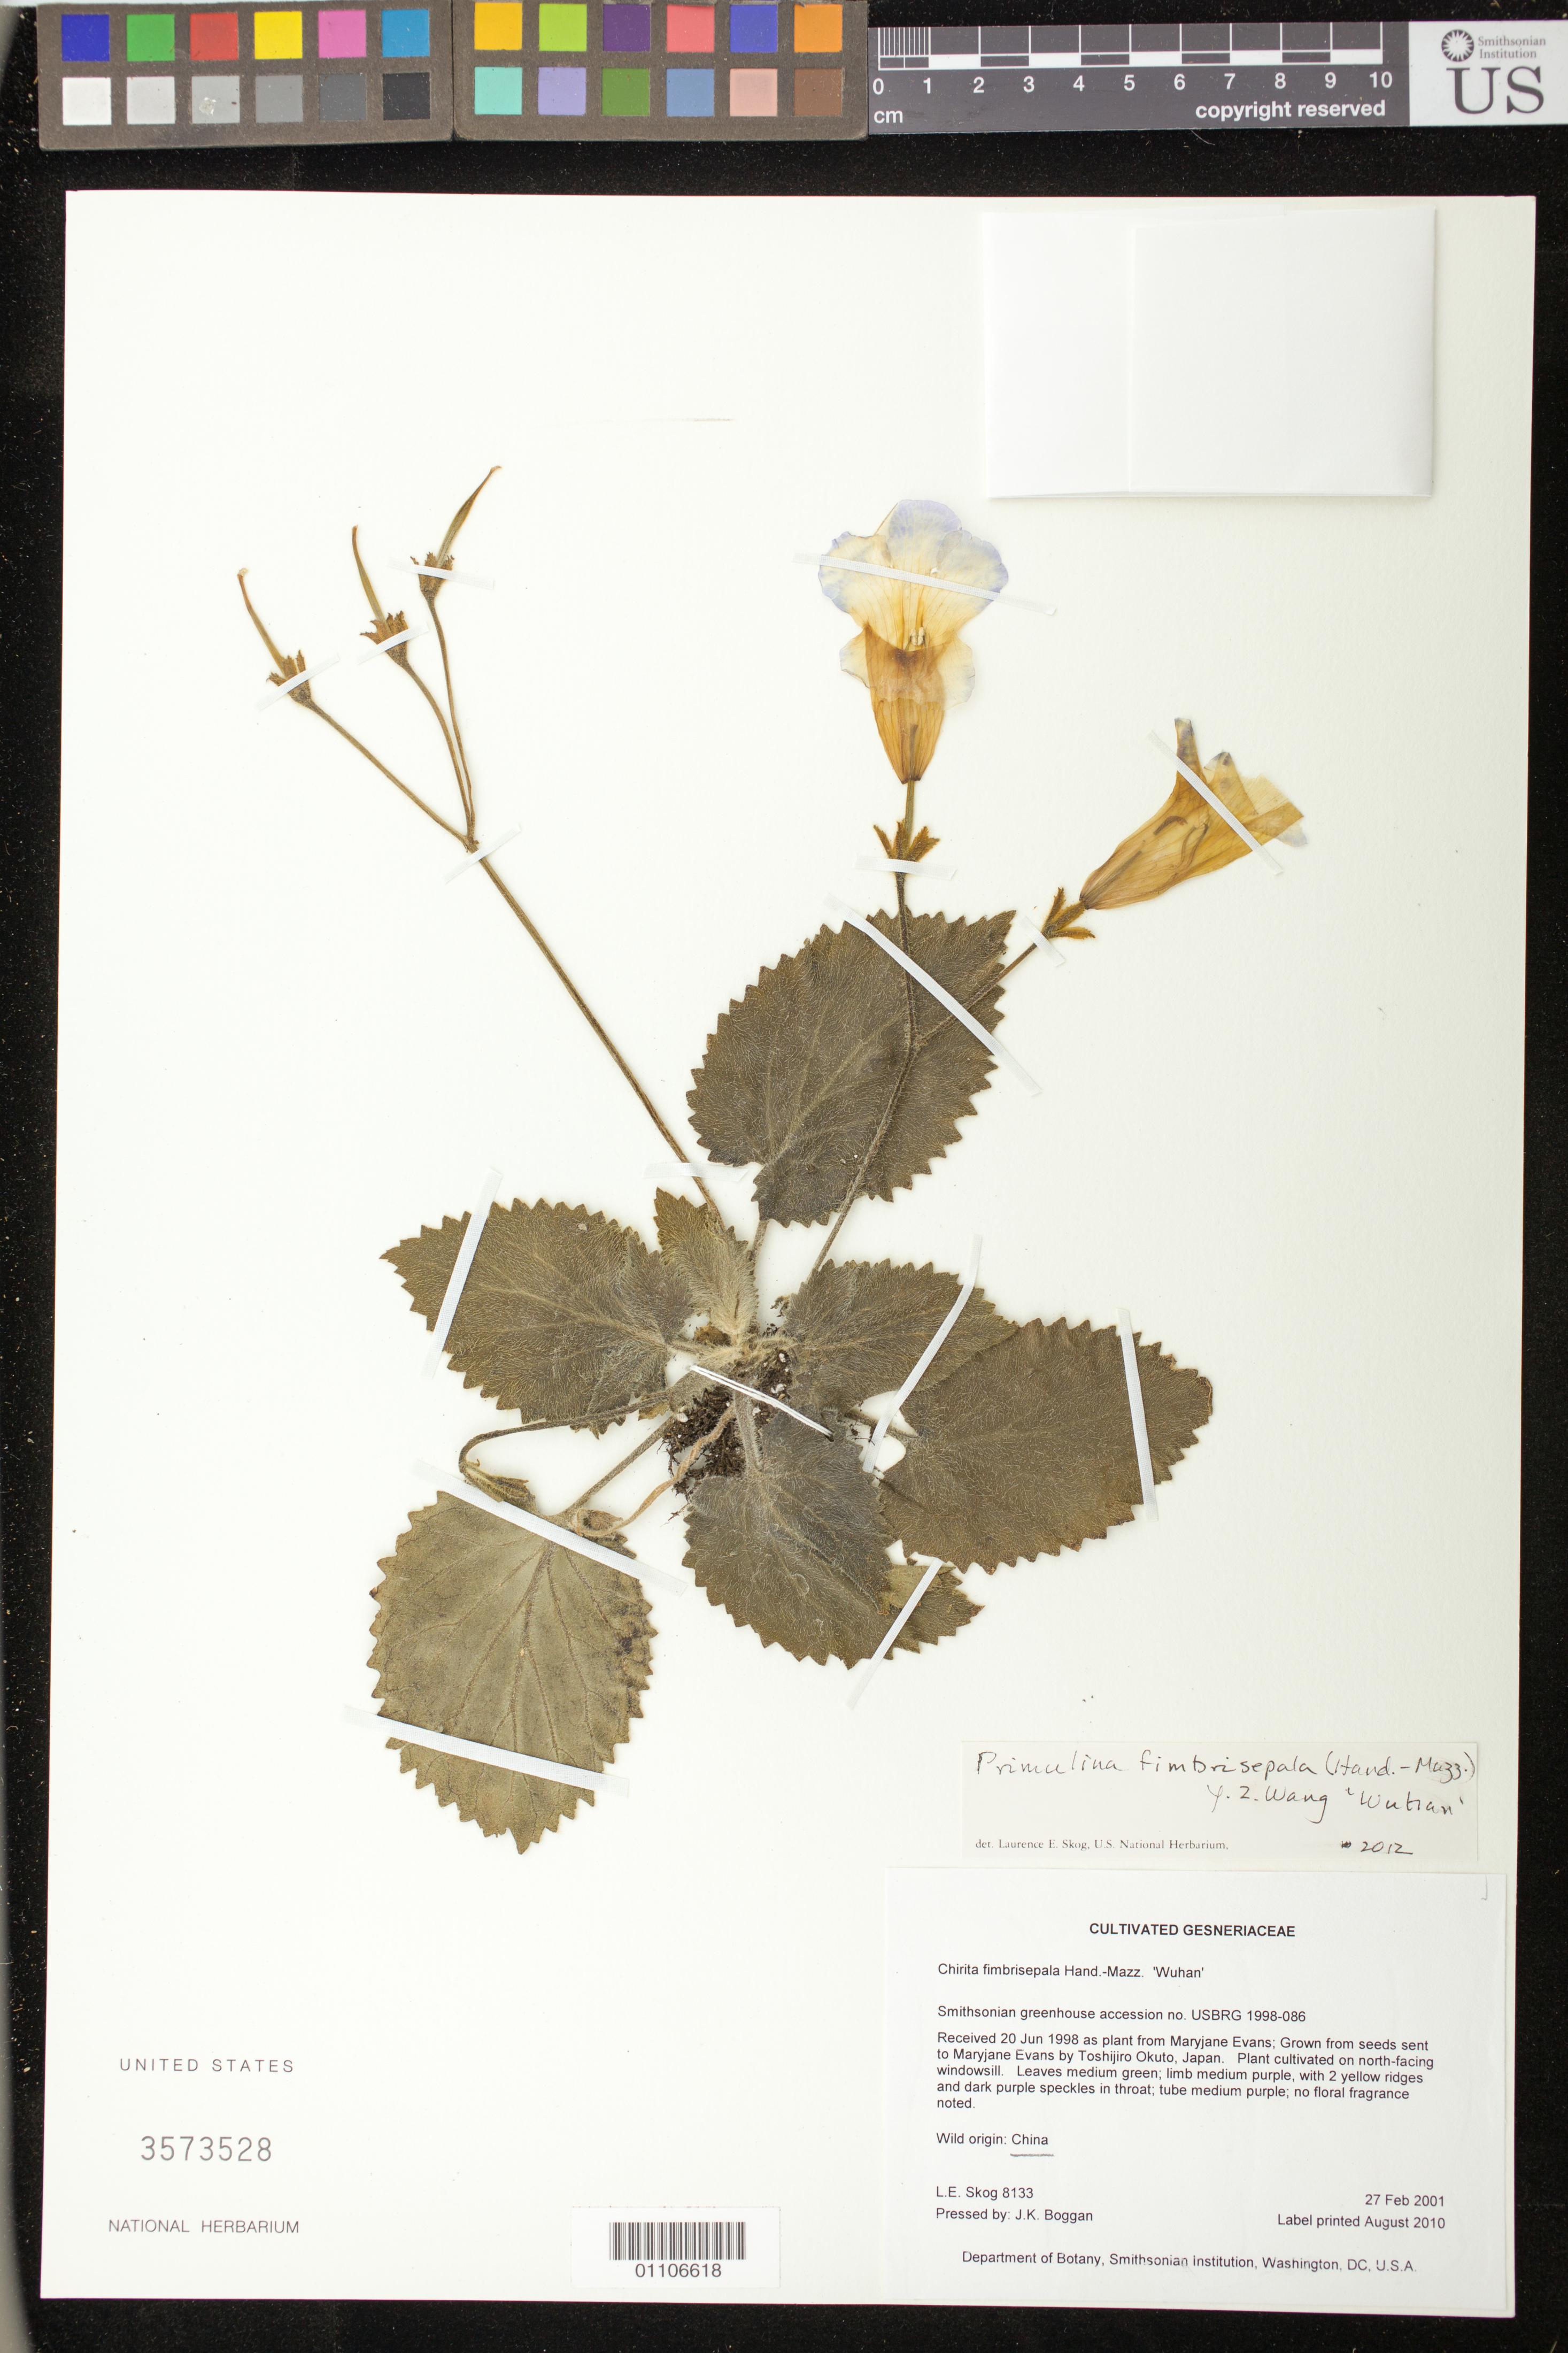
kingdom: Plantae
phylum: Tracheophyta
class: Magnoliopsida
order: Lamiales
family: Gesneriaceae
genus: Primulina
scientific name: Primulina fimbrisepala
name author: (Hand.-Mazz.) Y.Z. Wang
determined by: Skog, Laurence E.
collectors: L. E. Skog & J. K. Boggan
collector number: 8133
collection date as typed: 27 Feb 2001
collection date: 2001-02-27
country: China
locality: Department of Botany, Smithsonian Institution, Washington, DC, U.S.A.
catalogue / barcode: US 3573528